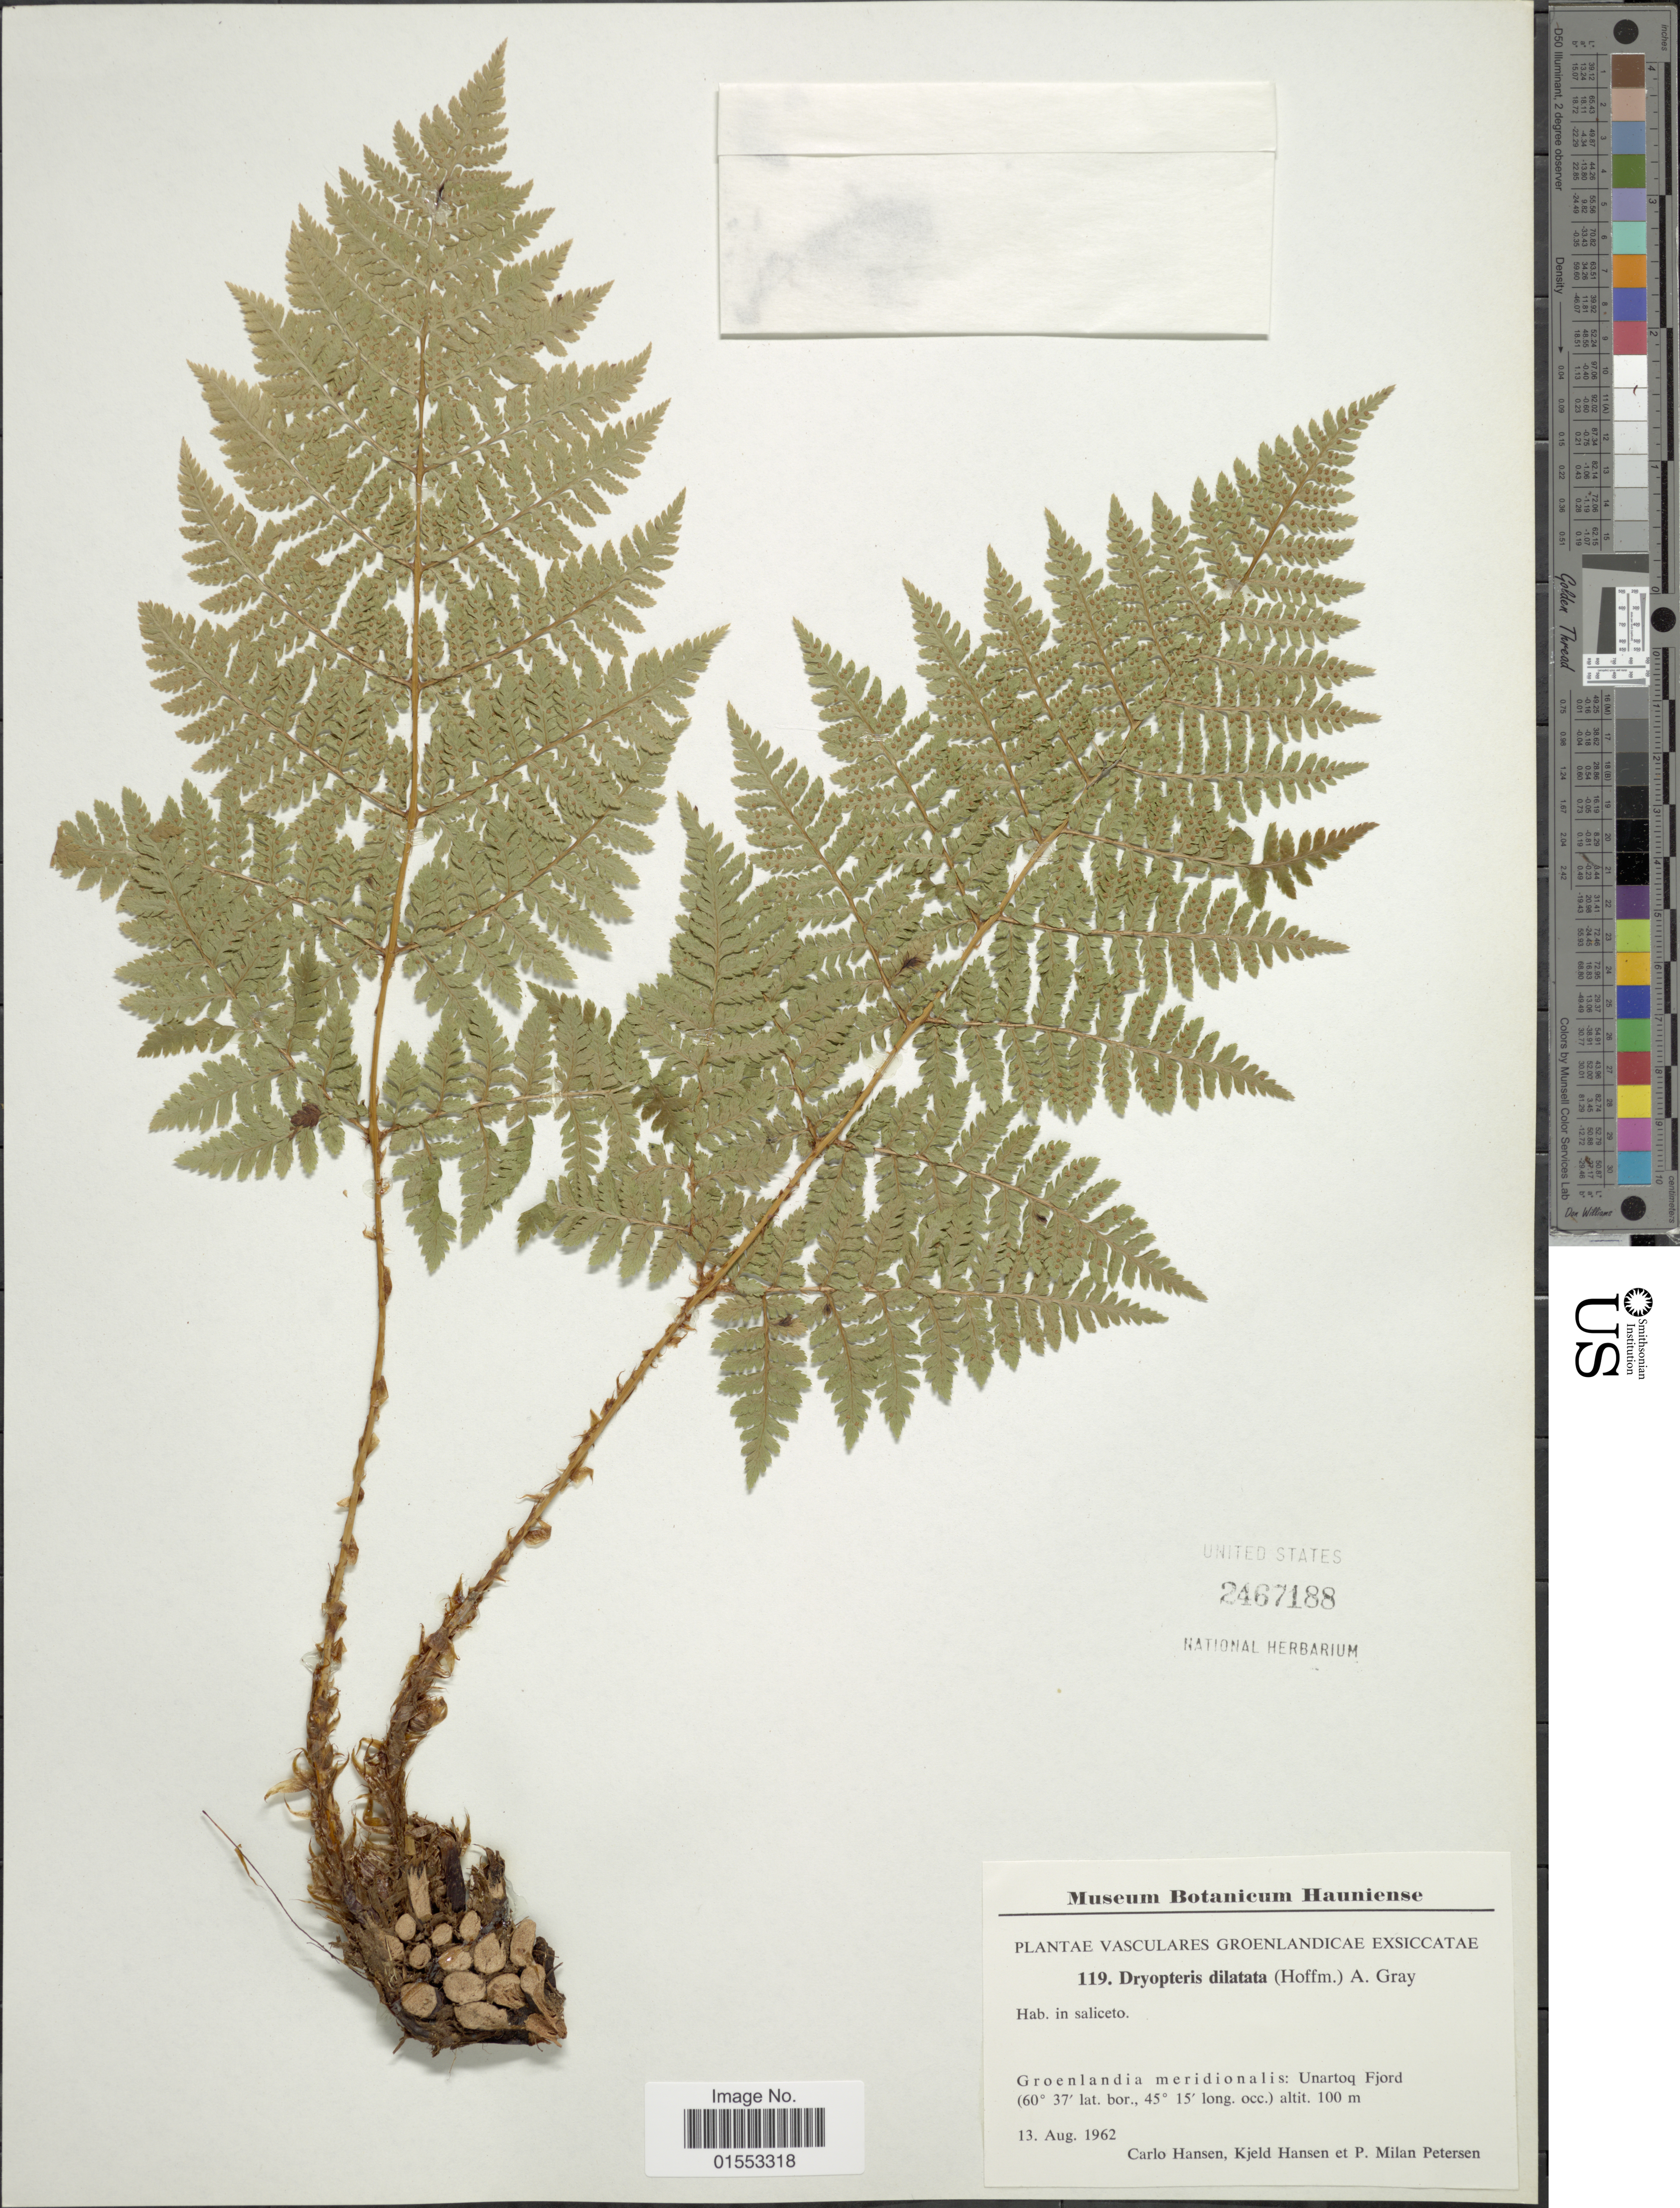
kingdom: Plantae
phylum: Tracheophyta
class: Polypodiopsida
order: Polypodiales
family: Dryopteridaceae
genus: Dryopteris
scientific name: Dryopteris expansa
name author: (C. Presl) Fraser-Jenk. & Jermy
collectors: C. Hansen, K. Hansen & P. Petersen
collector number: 119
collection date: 1962-08-13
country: Greenland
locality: Groenlandia meridionalis: Unartoq Fjord.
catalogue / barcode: US 2467188